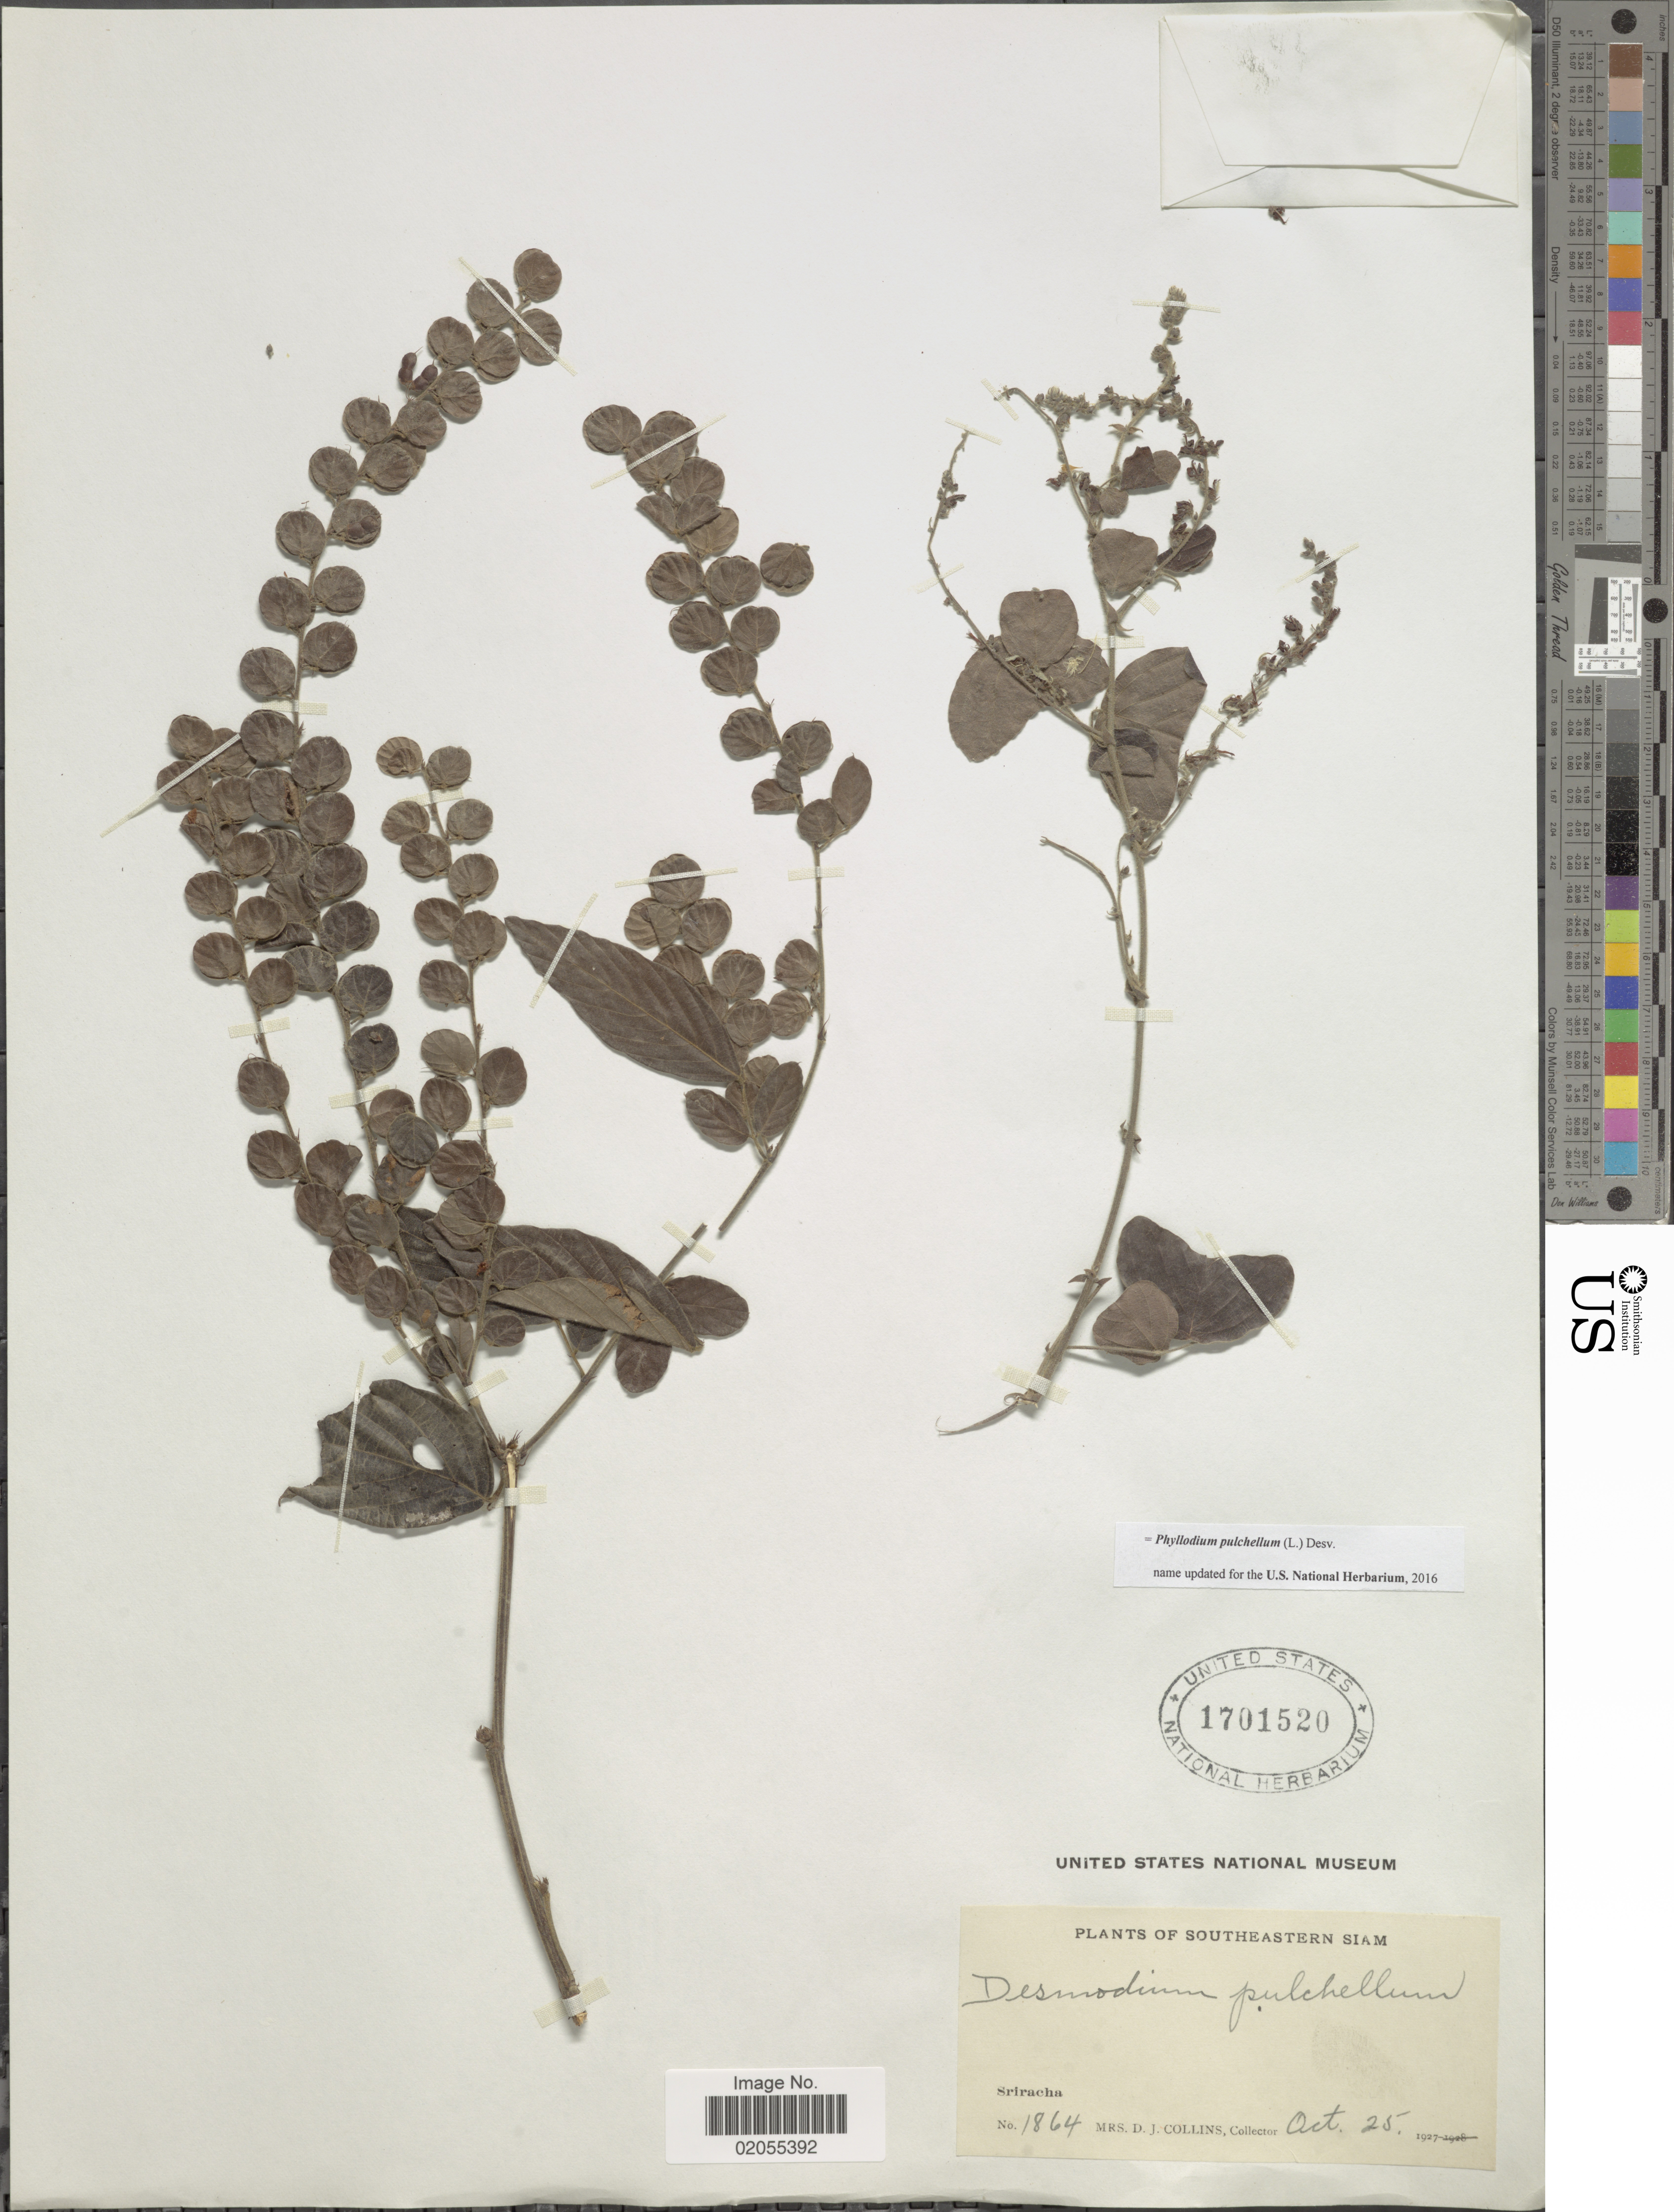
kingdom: Plantae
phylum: Tracheophyta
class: Magnoliopsida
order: Fabales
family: Fabaceae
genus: Phyllodium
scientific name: Phyllodium pulchellum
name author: (L.) Desv.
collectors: Mrs. D. J. Collins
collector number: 1864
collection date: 1927-10-25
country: Thailand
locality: Southeastern Siam, Sriracha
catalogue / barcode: US 1701520